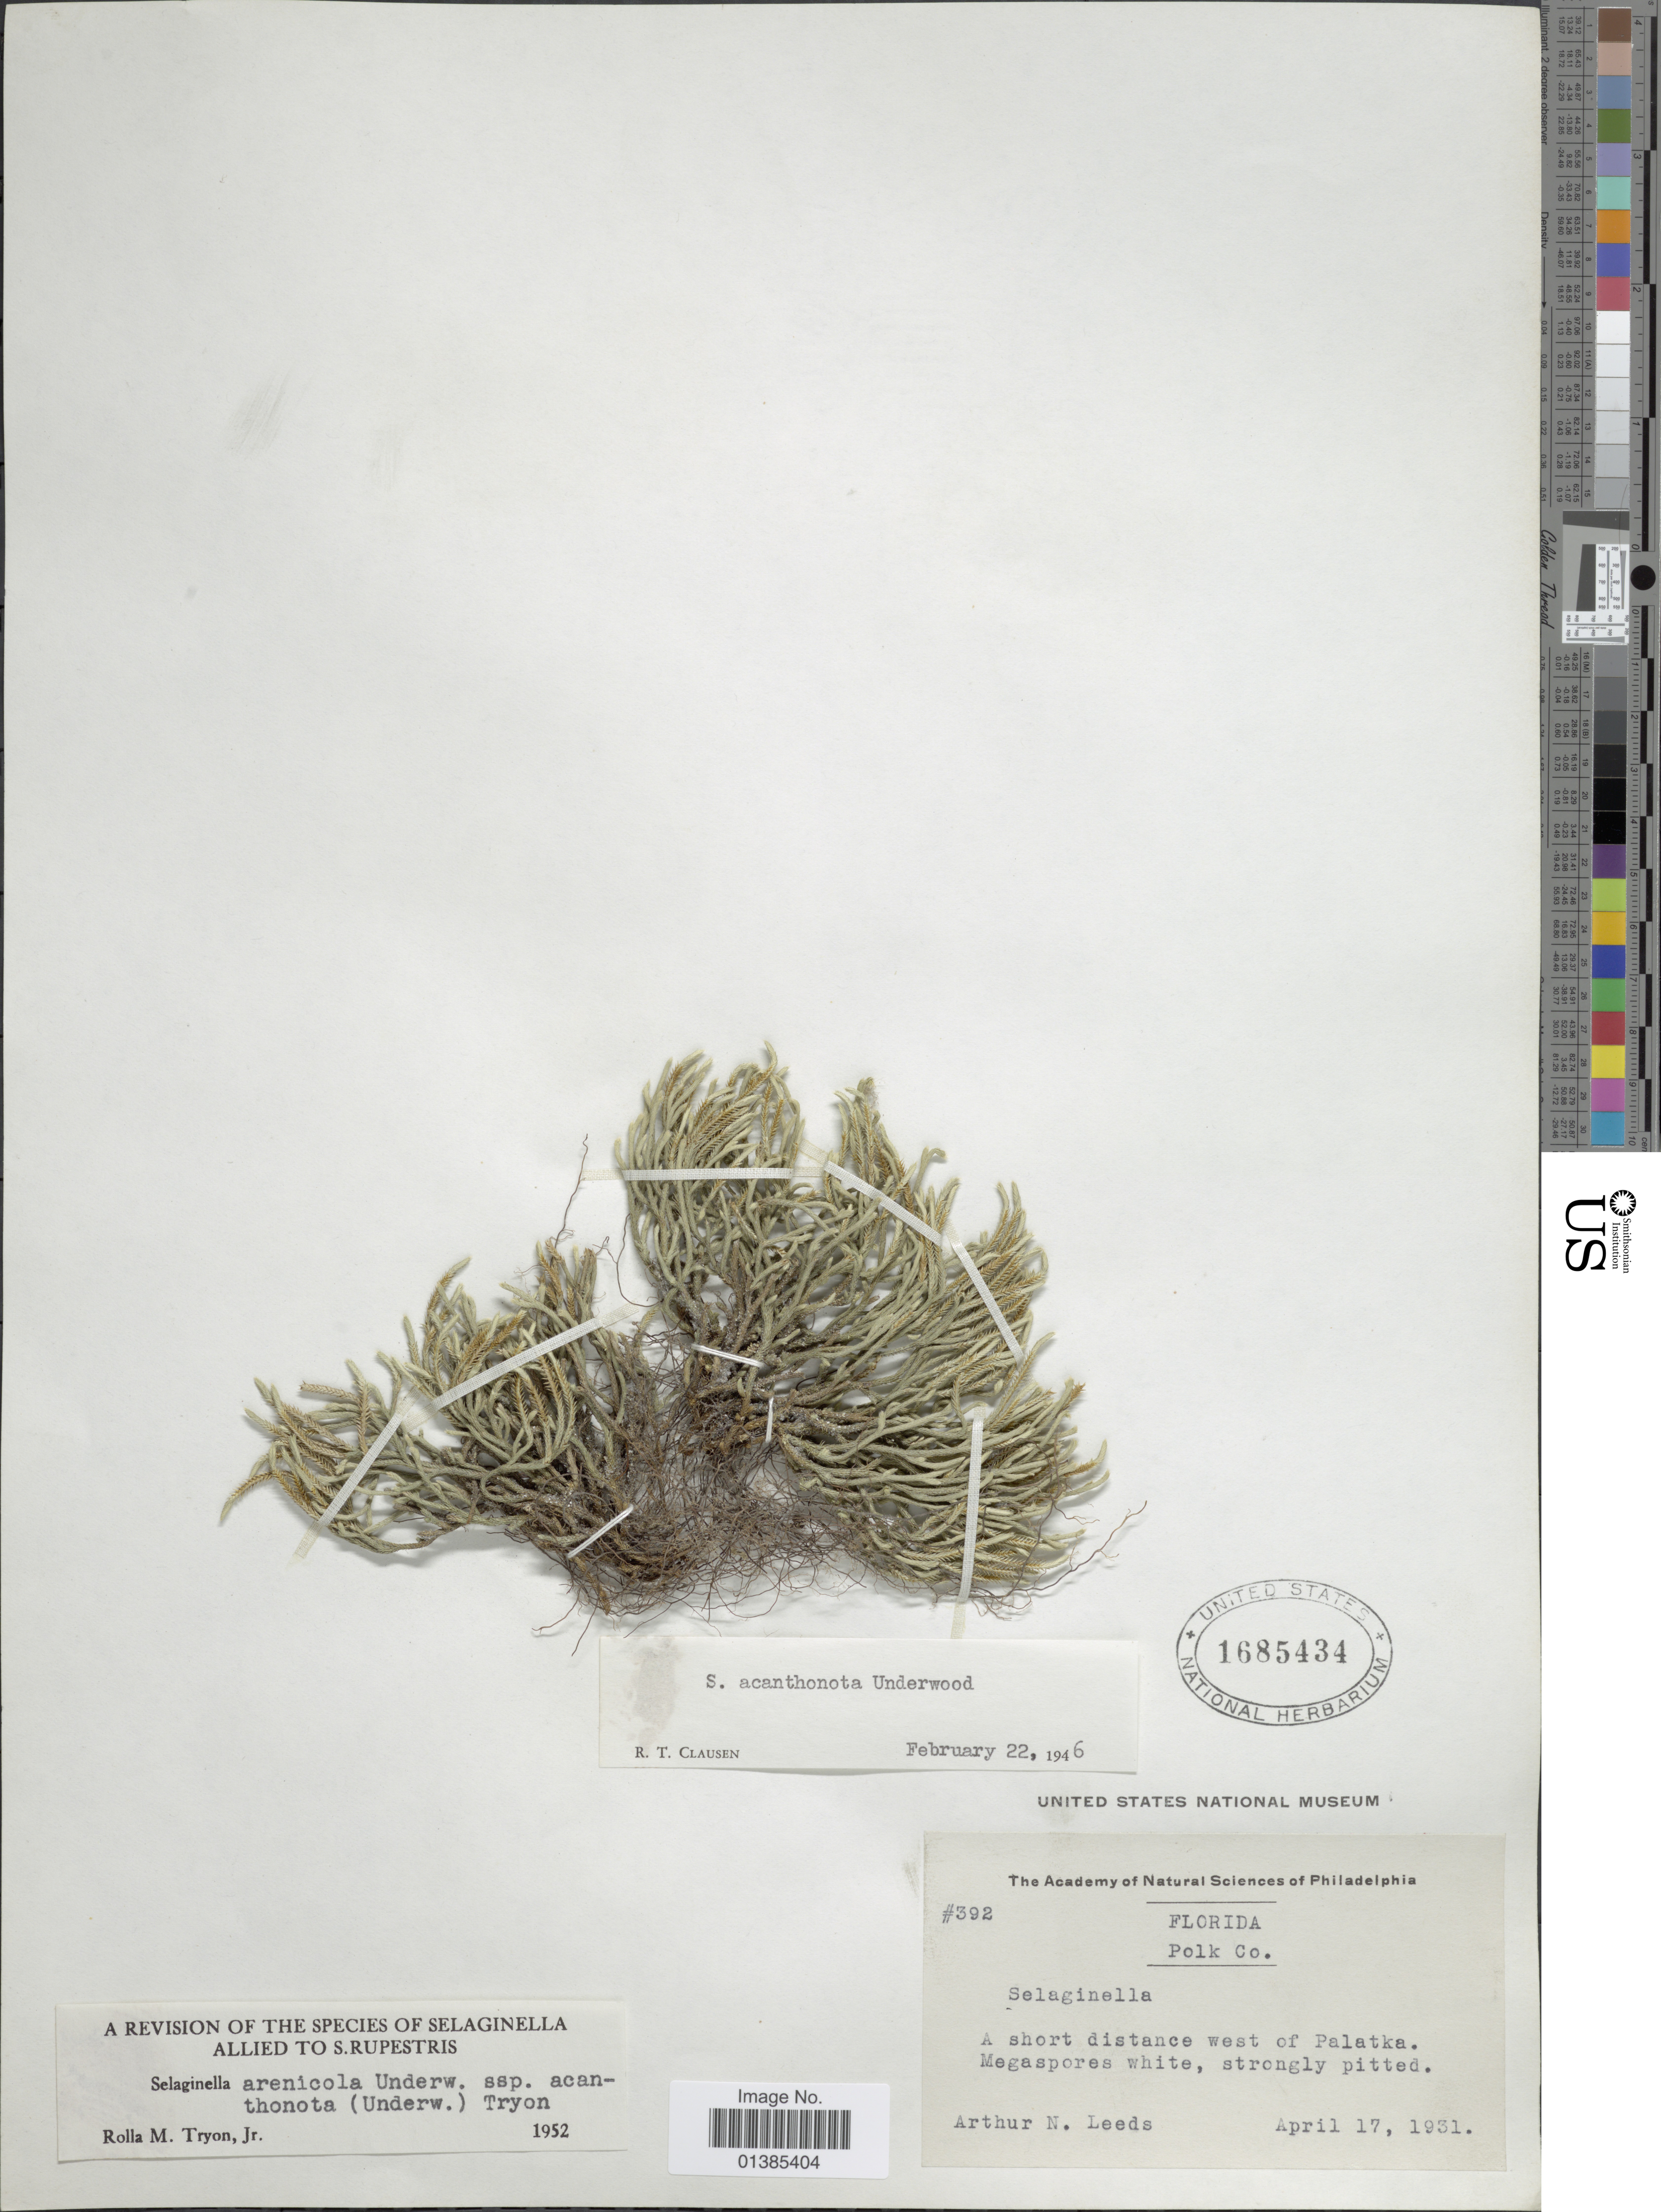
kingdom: Plantae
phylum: Tracheophyta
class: Lycopodiopsida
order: Selaginellales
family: Selaginellaceae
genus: Selaginella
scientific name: Selaginella arenicola subsp. acanthonota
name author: (Underw.) R.M. Tryon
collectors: A. N. Leeds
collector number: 392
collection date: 1931-04-17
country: United States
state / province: Florida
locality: Polk Co. A short distance west of Palatka.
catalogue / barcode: US 1685434